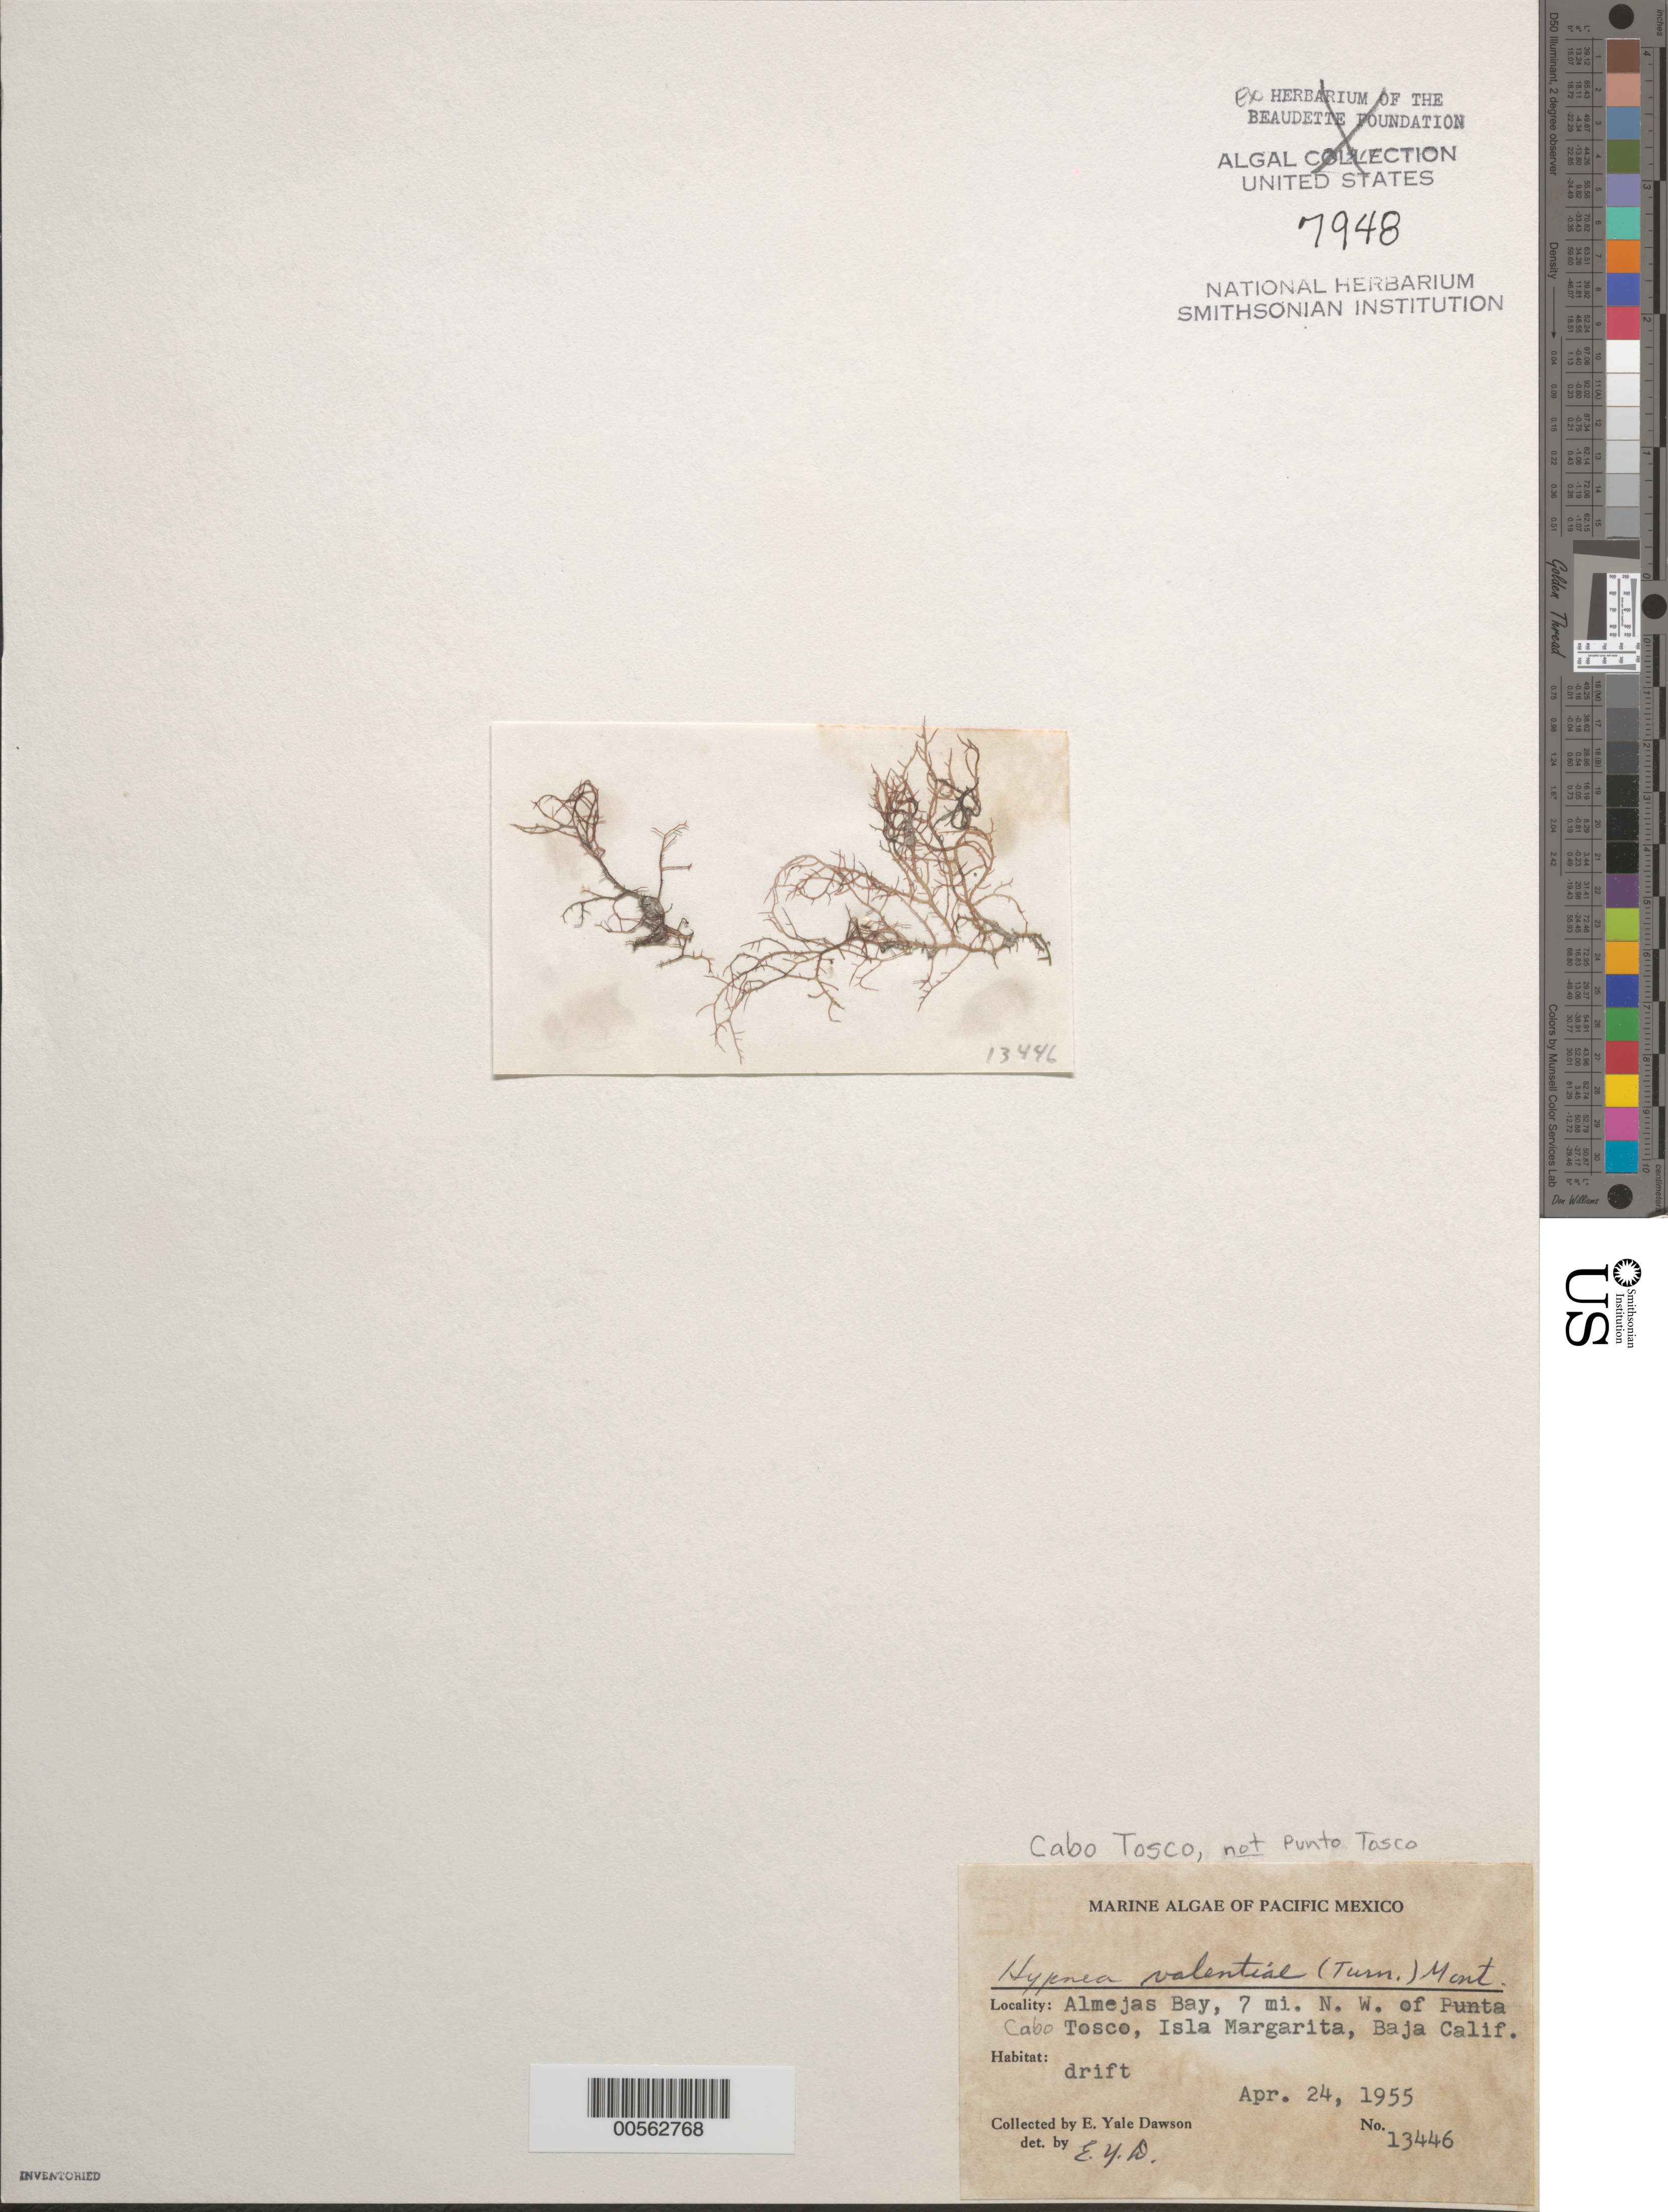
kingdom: Plantae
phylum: Rhodophyta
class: Florideophyceae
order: Gigartinales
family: Cystocloniaceae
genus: Hypnea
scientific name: Hypnea valentiae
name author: (Turner) Mont.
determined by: Dawson, E. Y.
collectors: W. Williams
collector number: EYD 13446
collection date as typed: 24 Apr 1955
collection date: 1955-04-24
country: Mexico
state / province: Baja California Sur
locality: Bahia Almejas, 7 miles northwest of Cabo Tosco, Isla Margarita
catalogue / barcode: US 7948